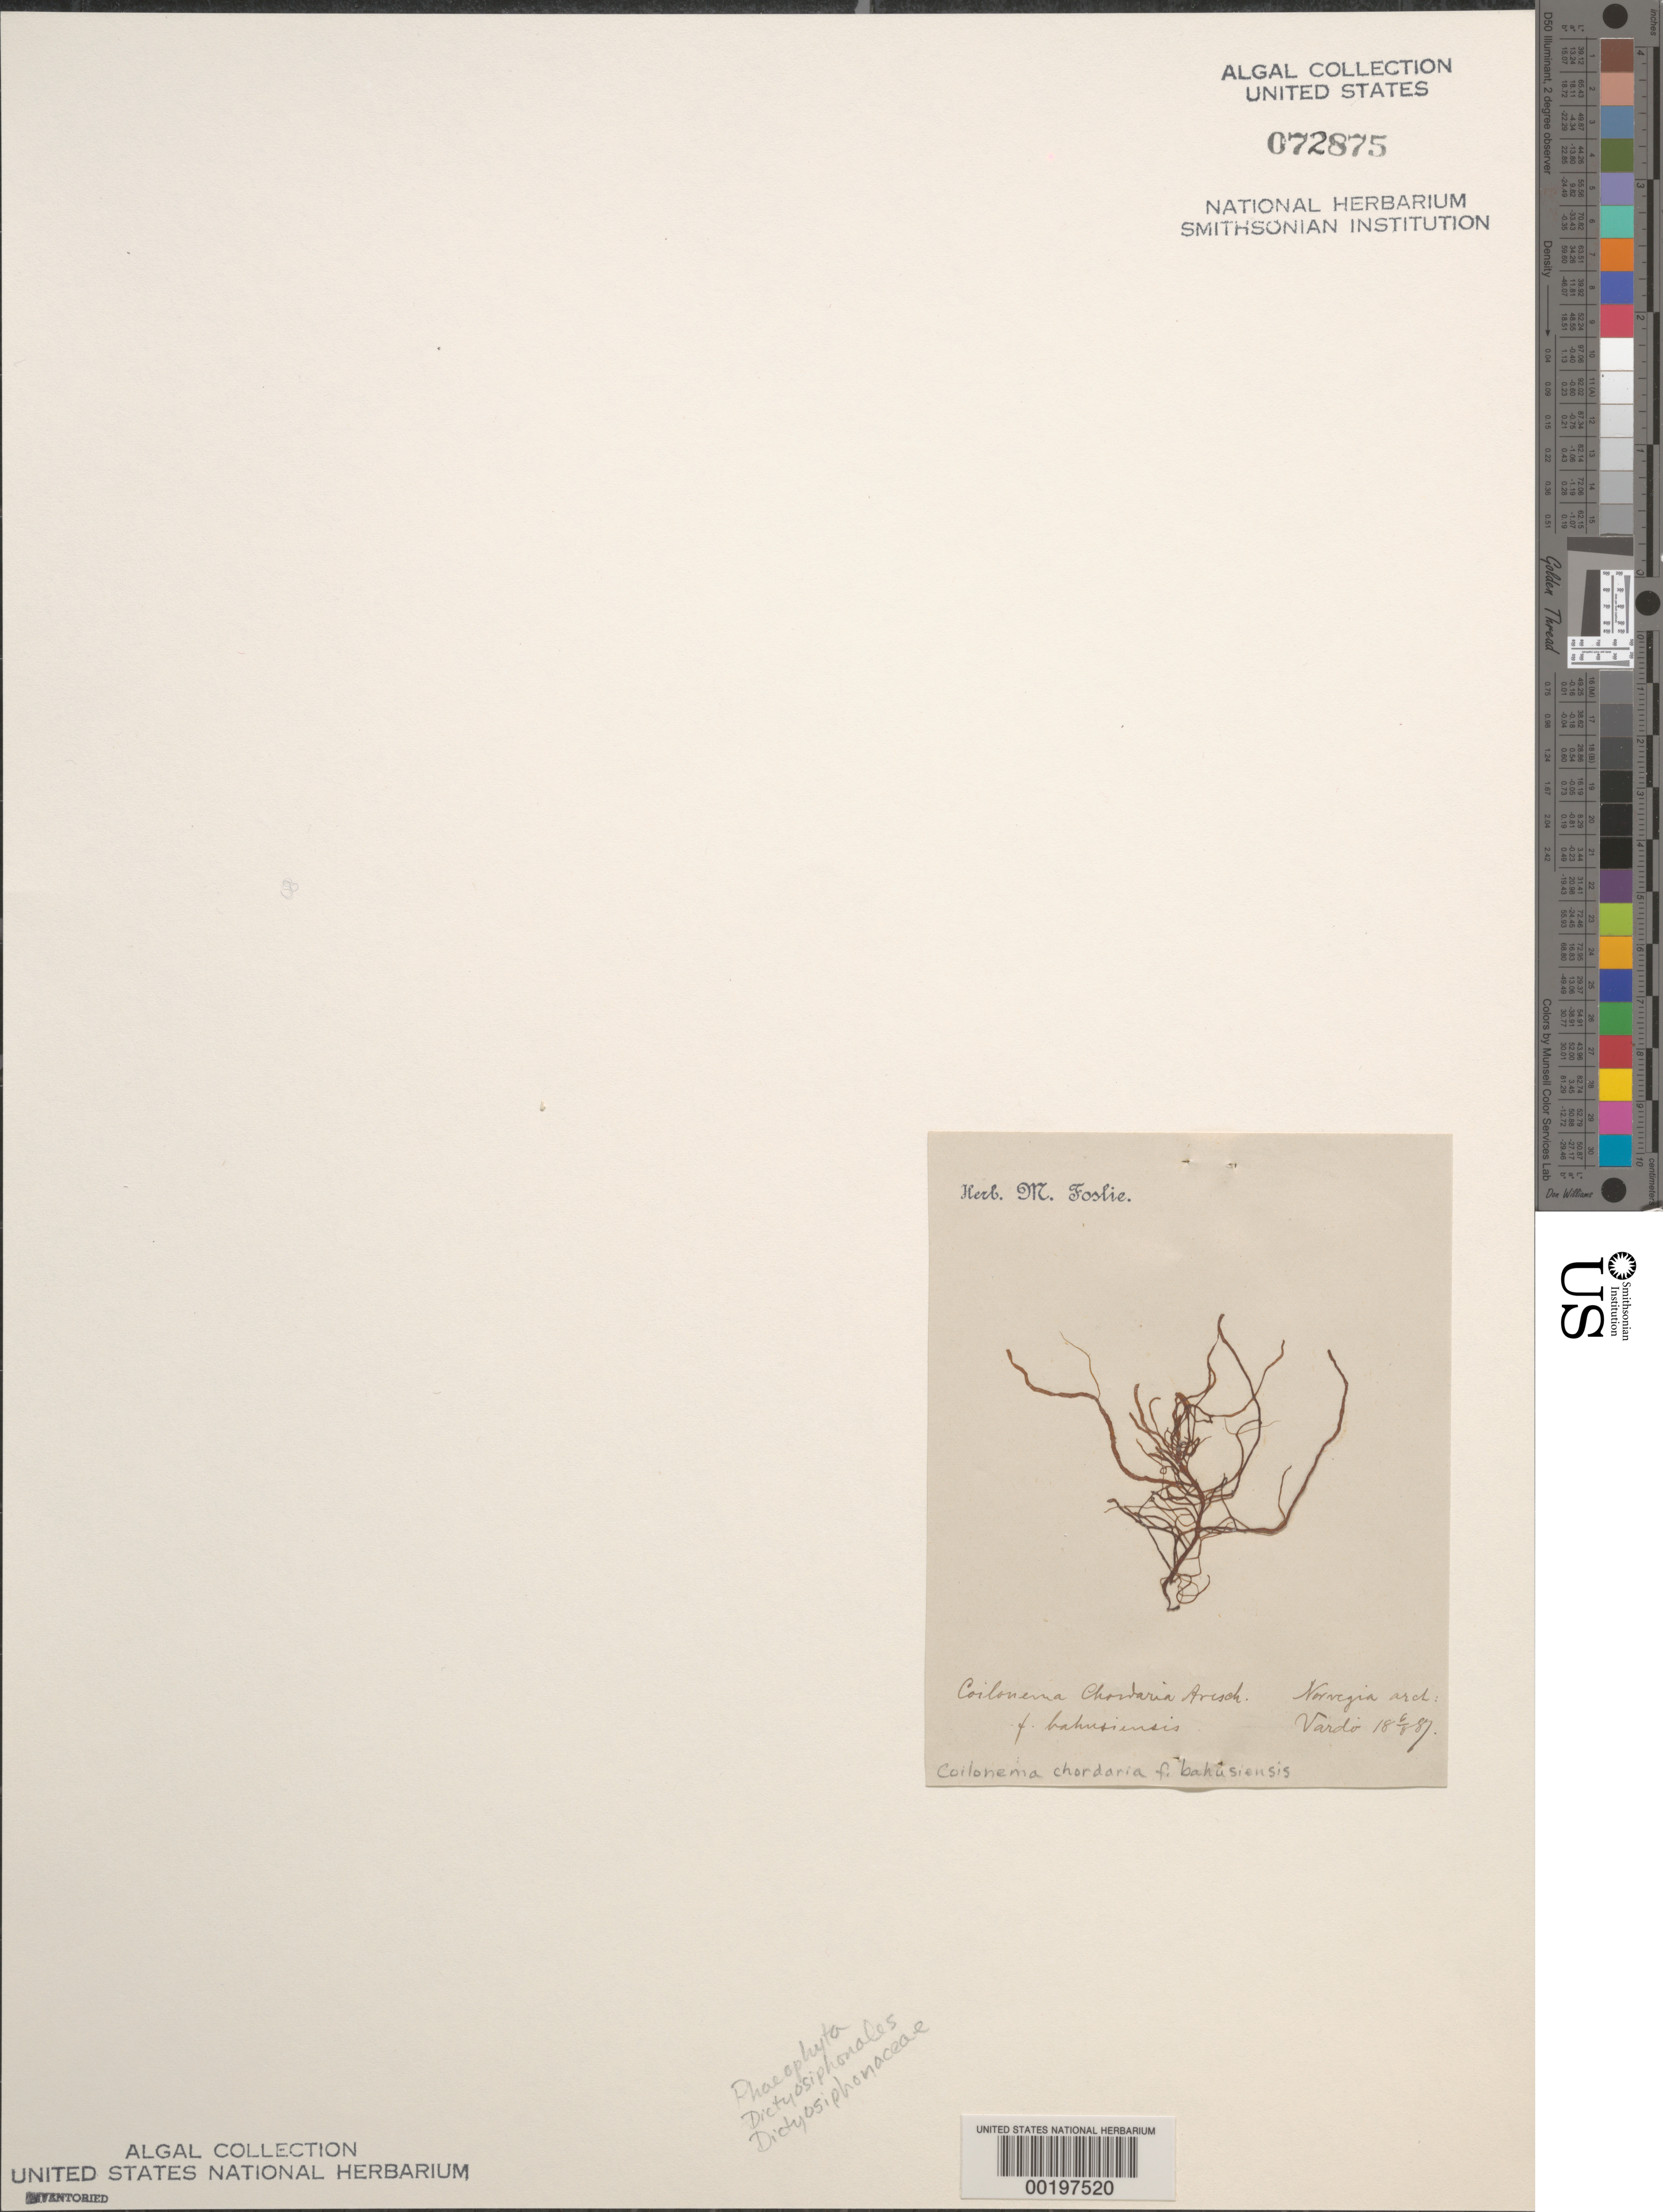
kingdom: Chromista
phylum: Ochrophyta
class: Phaeophyceae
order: Dictyosiphonales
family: Dictyosiphonaceae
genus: Dictyosiphon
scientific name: Dictyosiphon chordaria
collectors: M. Foslie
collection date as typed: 06 Aug 1887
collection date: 1887-08-06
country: Norway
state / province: Finnmark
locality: Vardo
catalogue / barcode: US 72875